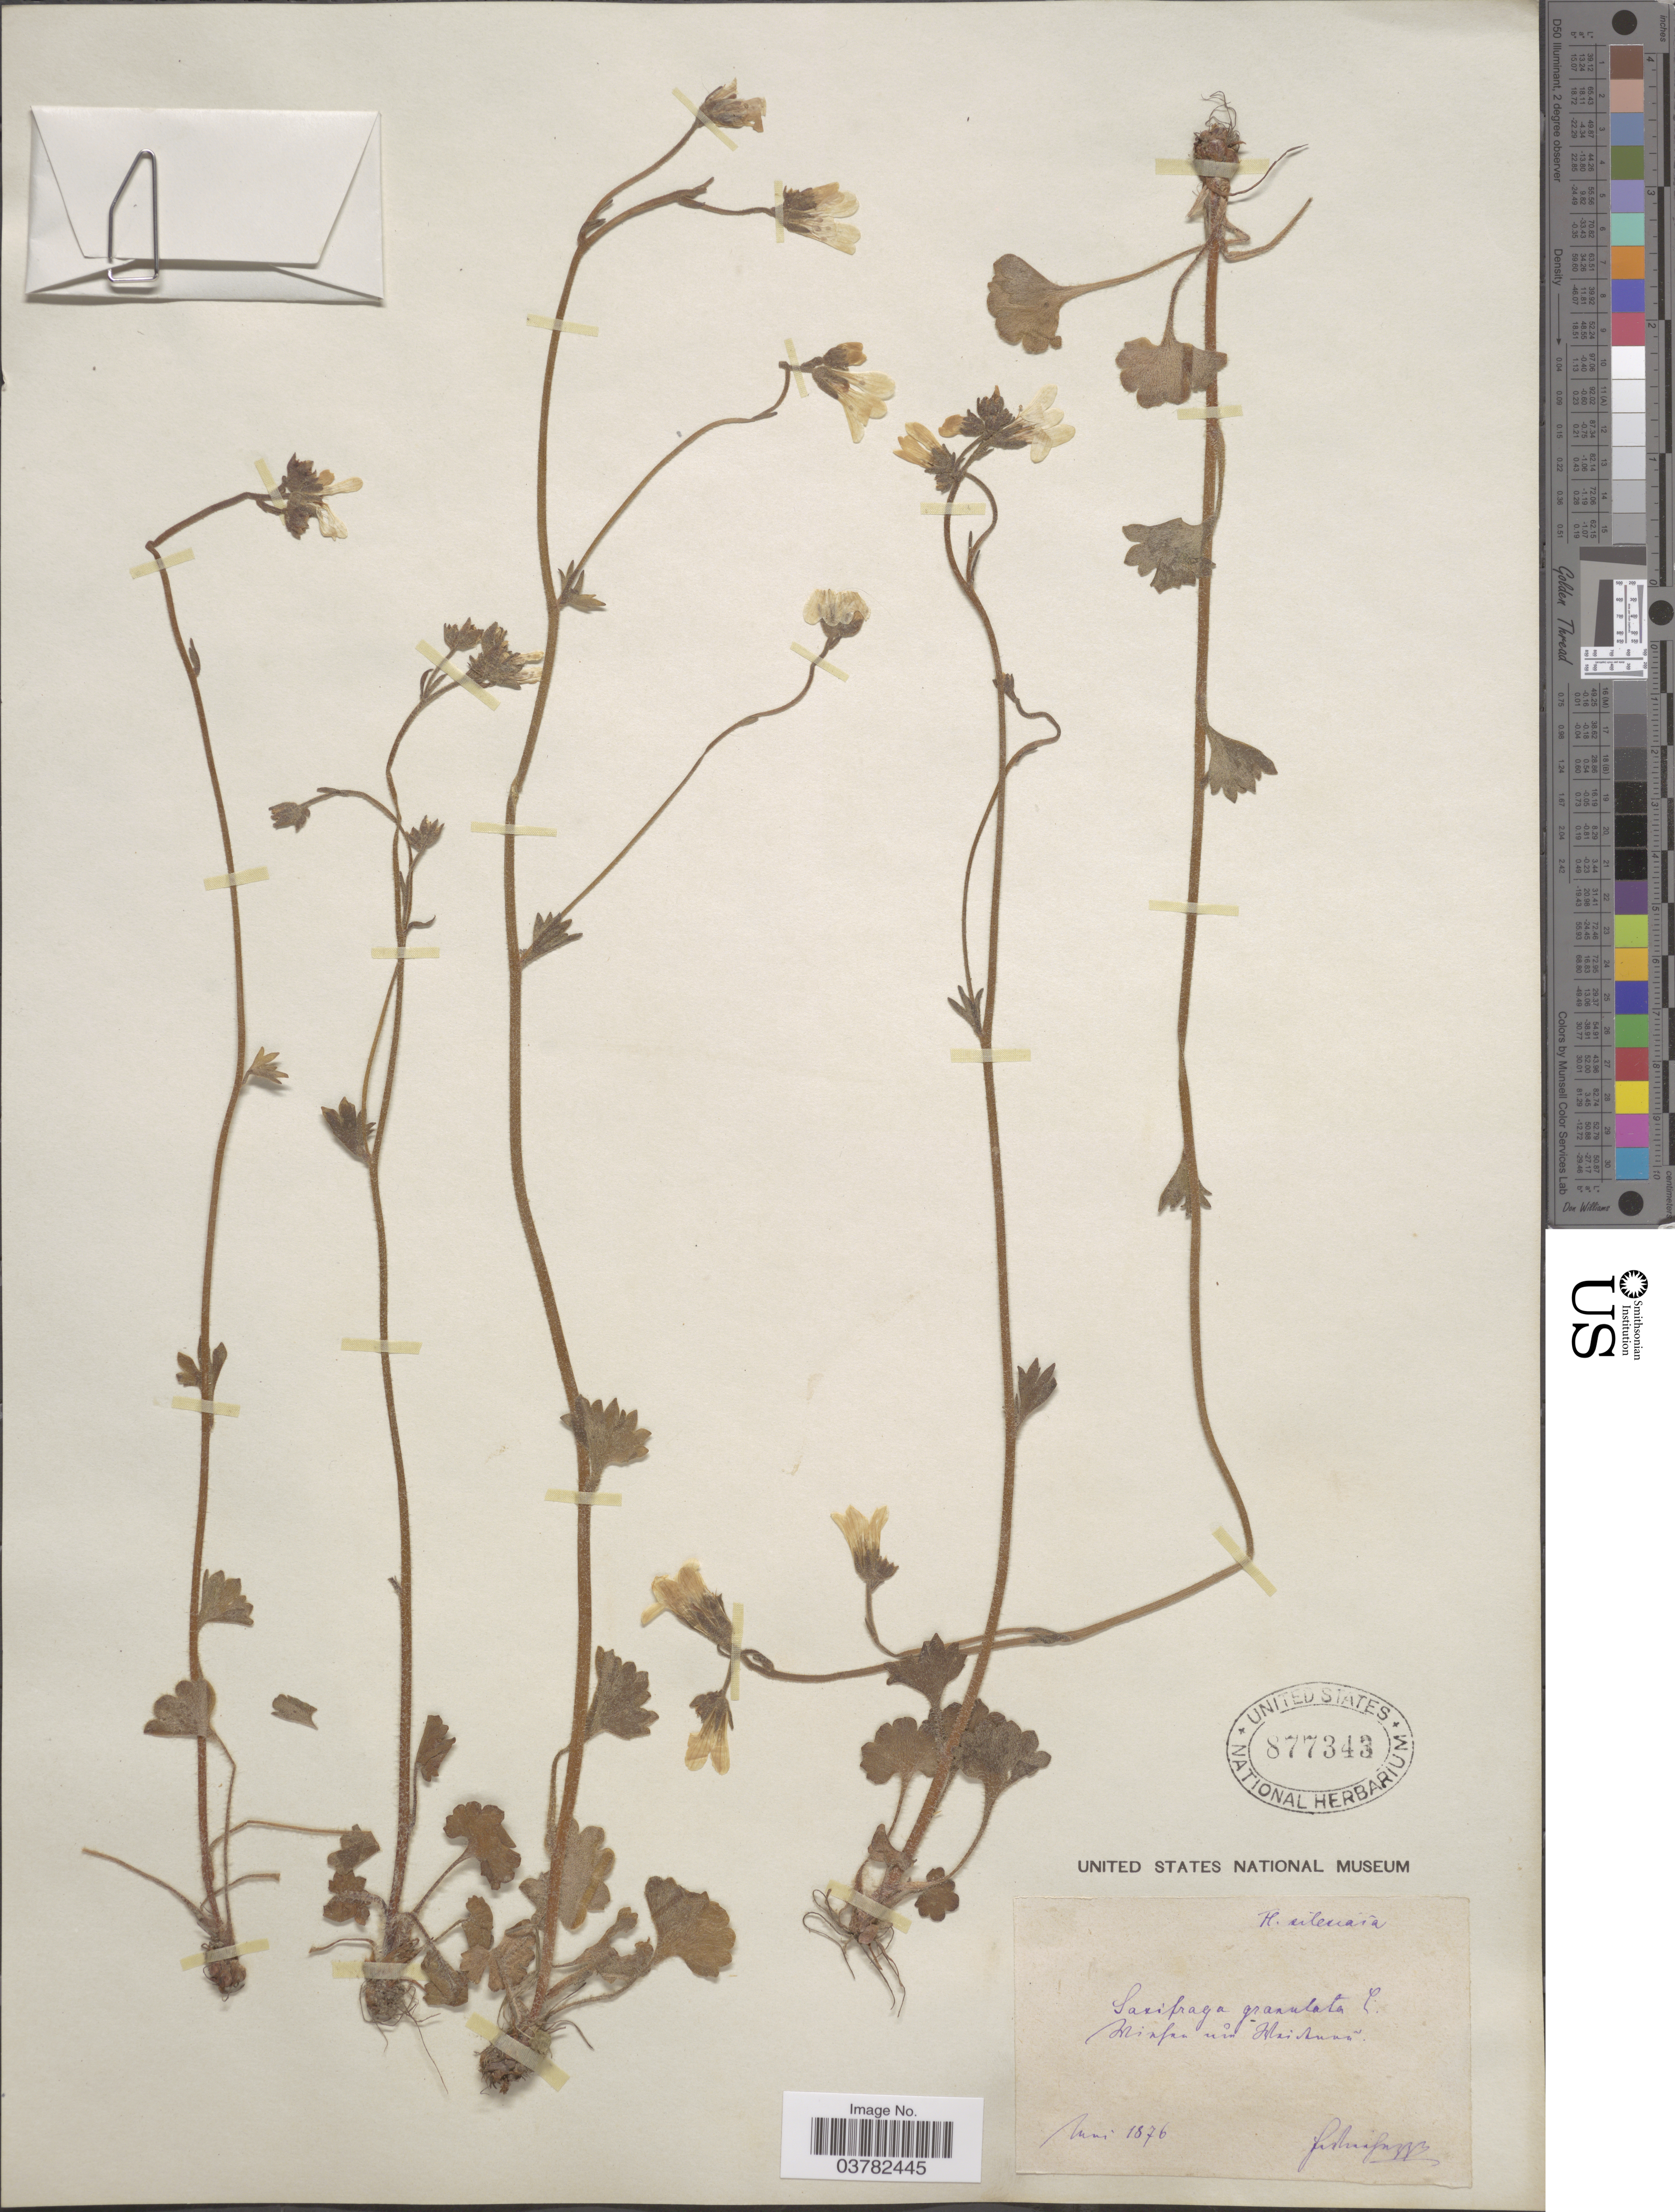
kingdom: Plantae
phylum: Tracheophyta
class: Magnoliopsida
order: Saxifragales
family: Saxifragaceae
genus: Saxifraga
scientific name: Saxifraga granulata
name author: L.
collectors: Vierhapper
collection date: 1876-05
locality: Sileciaca[interpreted]. [illegible text]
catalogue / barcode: US 877343